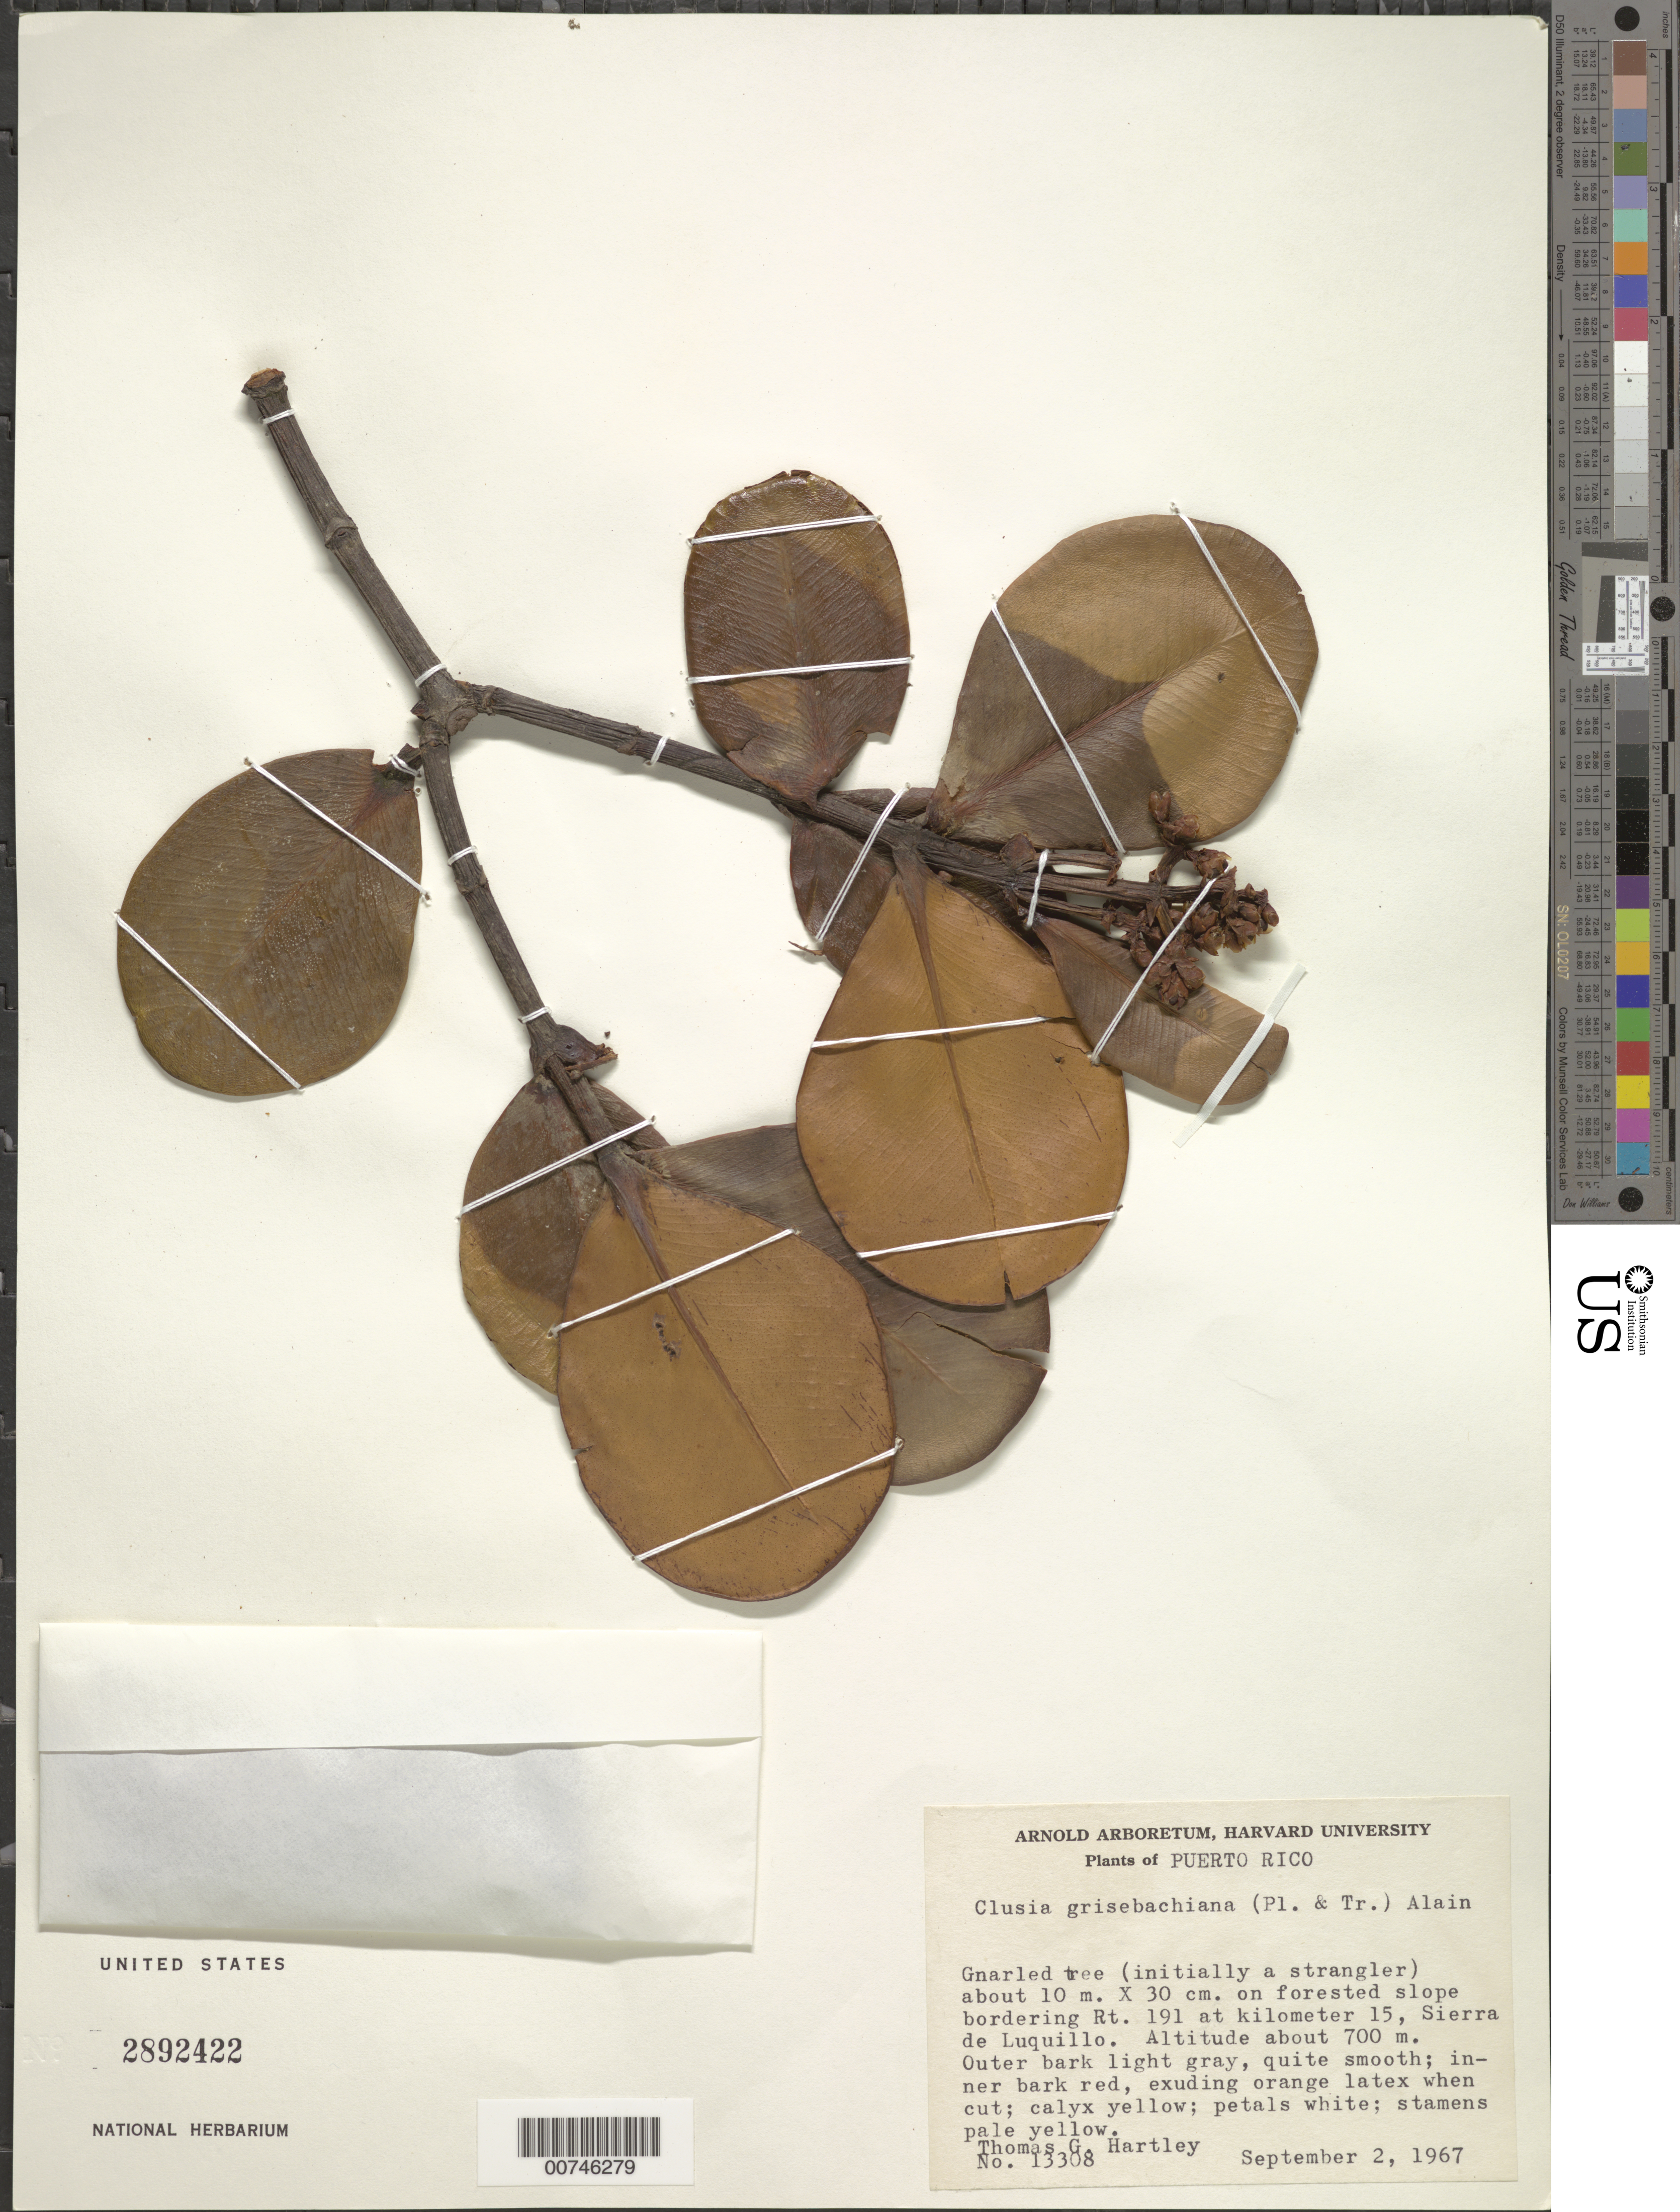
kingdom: Plantae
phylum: Tracheophyta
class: Magnoliopsida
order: Malpighiales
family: Clusiaceae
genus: Clusia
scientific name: Clusia clusioides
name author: (Griseb.) D'Arcy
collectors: T. G. Hartley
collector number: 13308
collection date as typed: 02 Sep 1967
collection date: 1967-09-02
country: Puerto Rico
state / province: Luquillo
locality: Sierra de Luquillo, bordering Rt 191 at kilometer 15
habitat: On forested slope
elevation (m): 700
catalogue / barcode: US 2892422